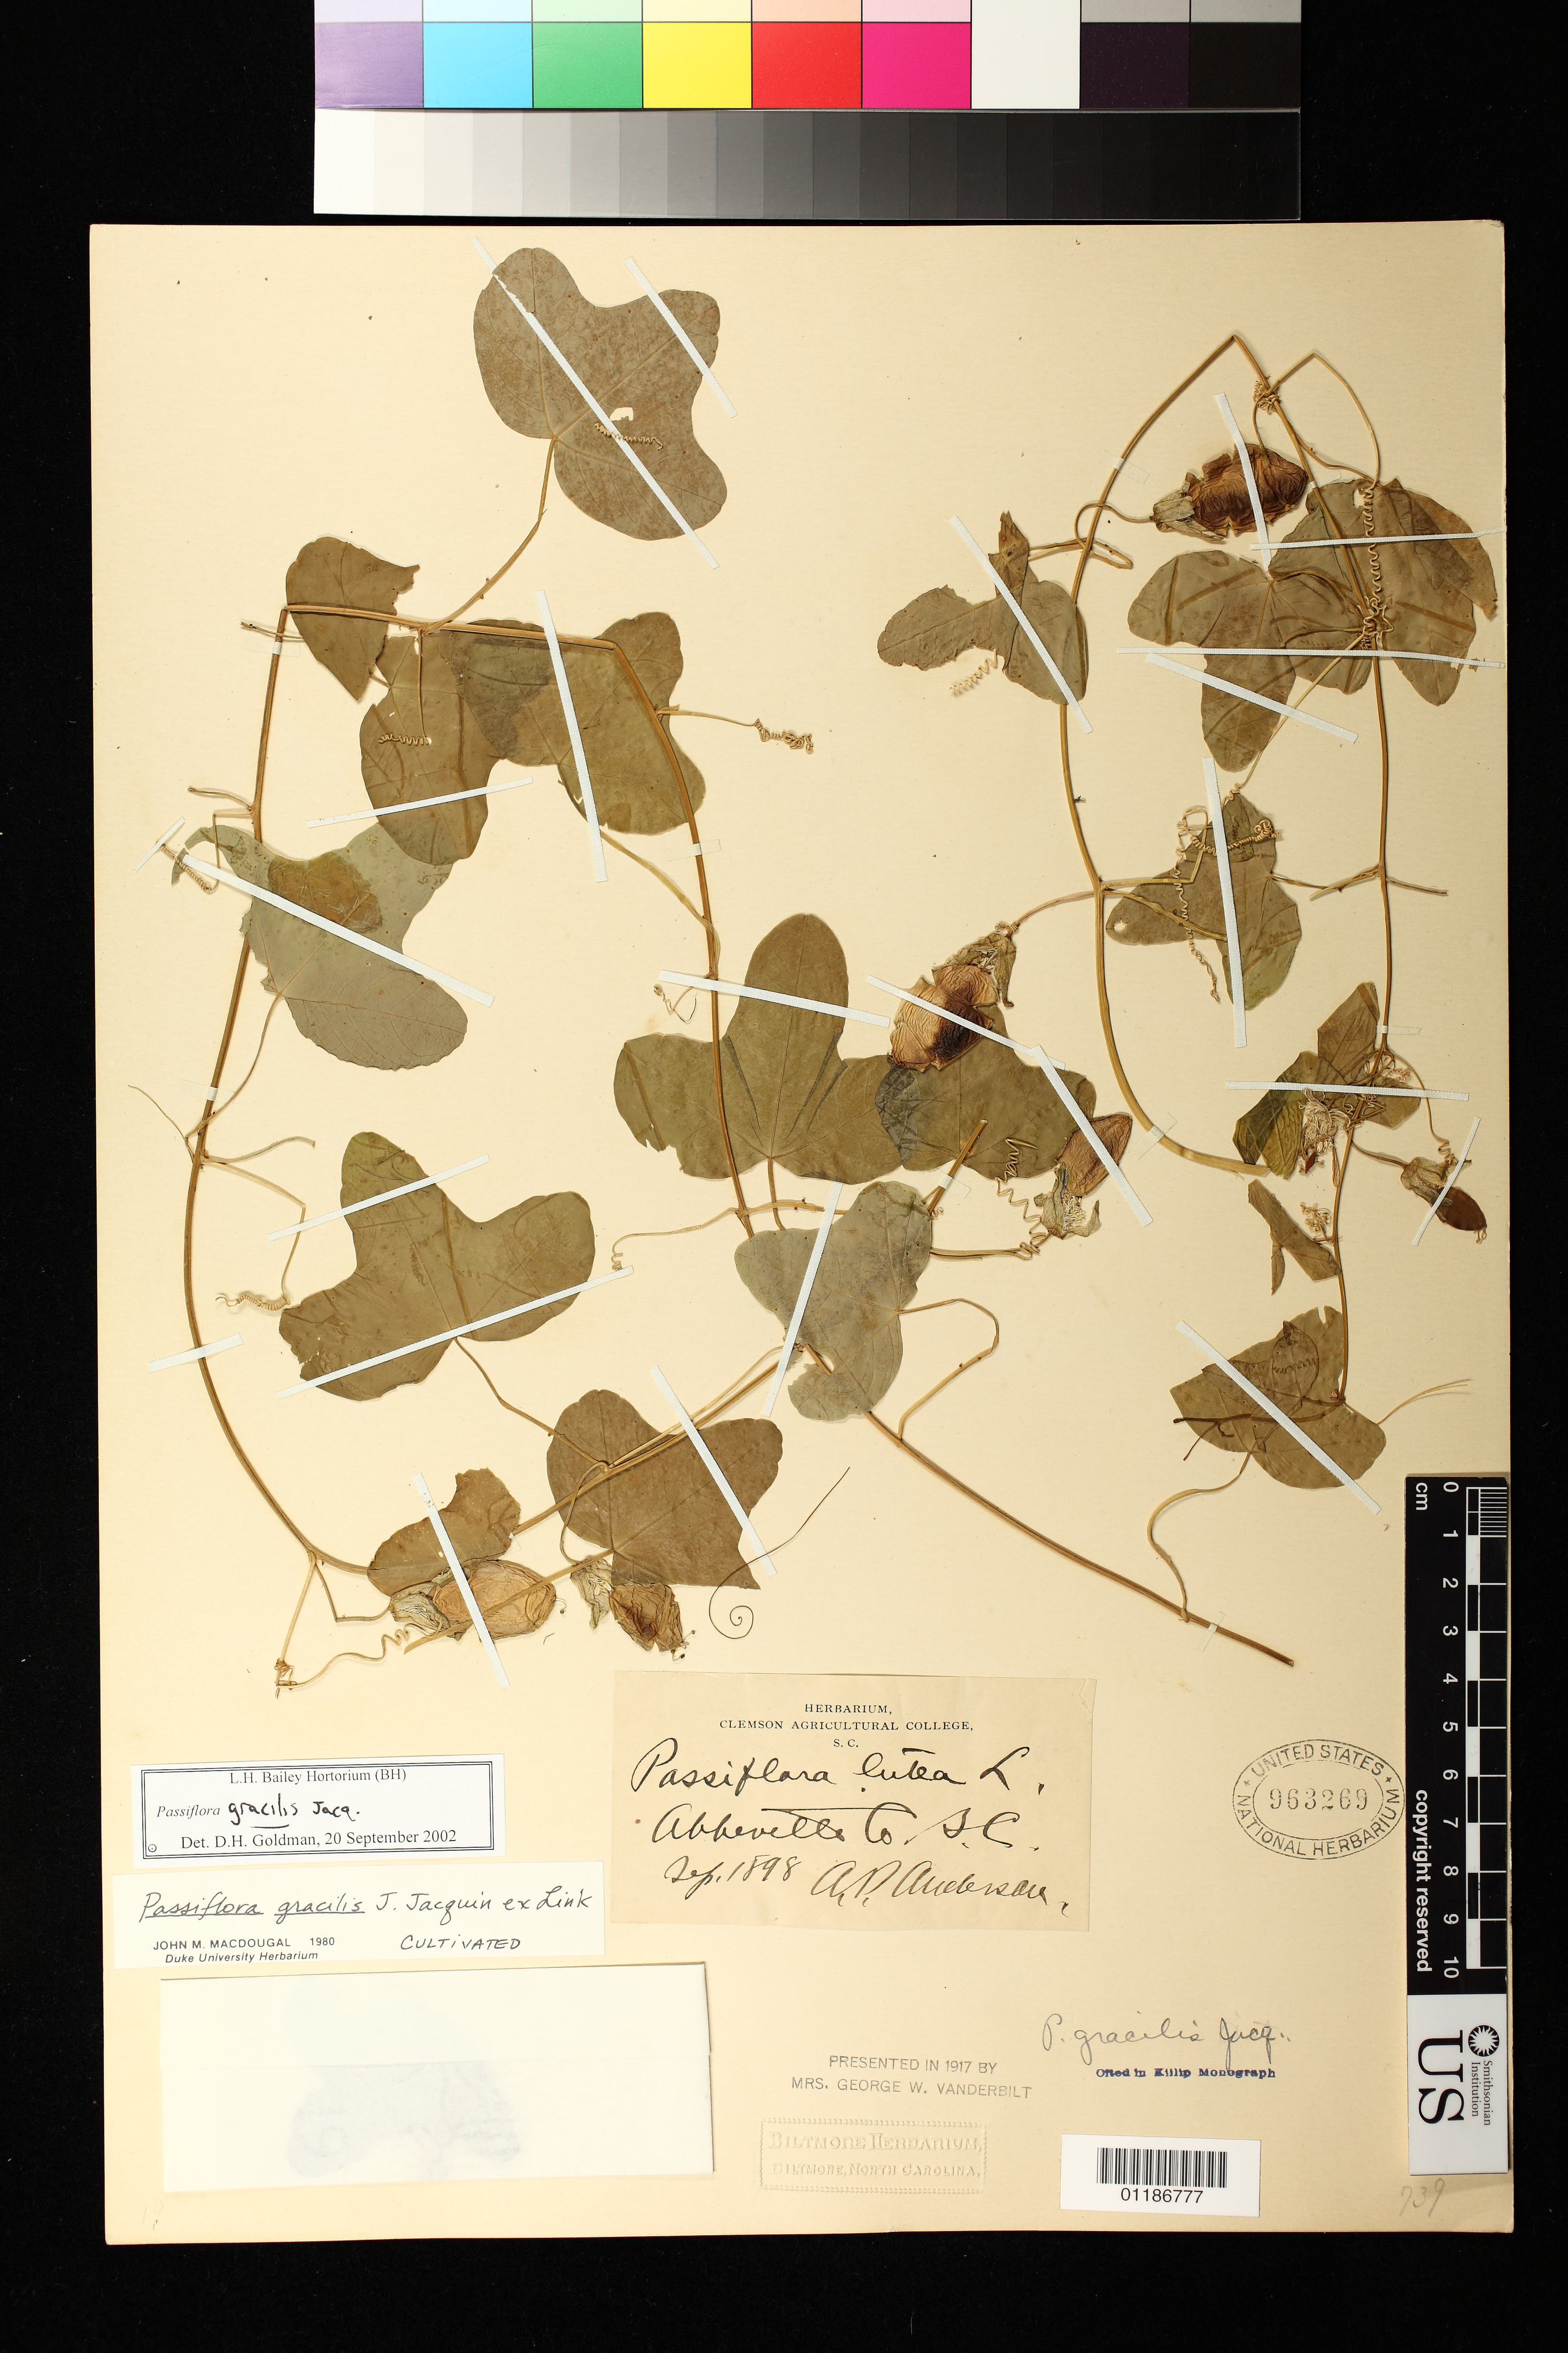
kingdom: Plantae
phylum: Tracheophyta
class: Magnoliopsida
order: Malpighiales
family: Passifloraceae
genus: Passiflora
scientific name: Passiflora gracilis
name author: J. Jacq. ex Link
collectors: A. P. Anderson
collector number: n.s.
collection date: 1898-09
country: United States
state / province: South Carolina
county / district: Abbeville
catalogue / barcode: US 963269